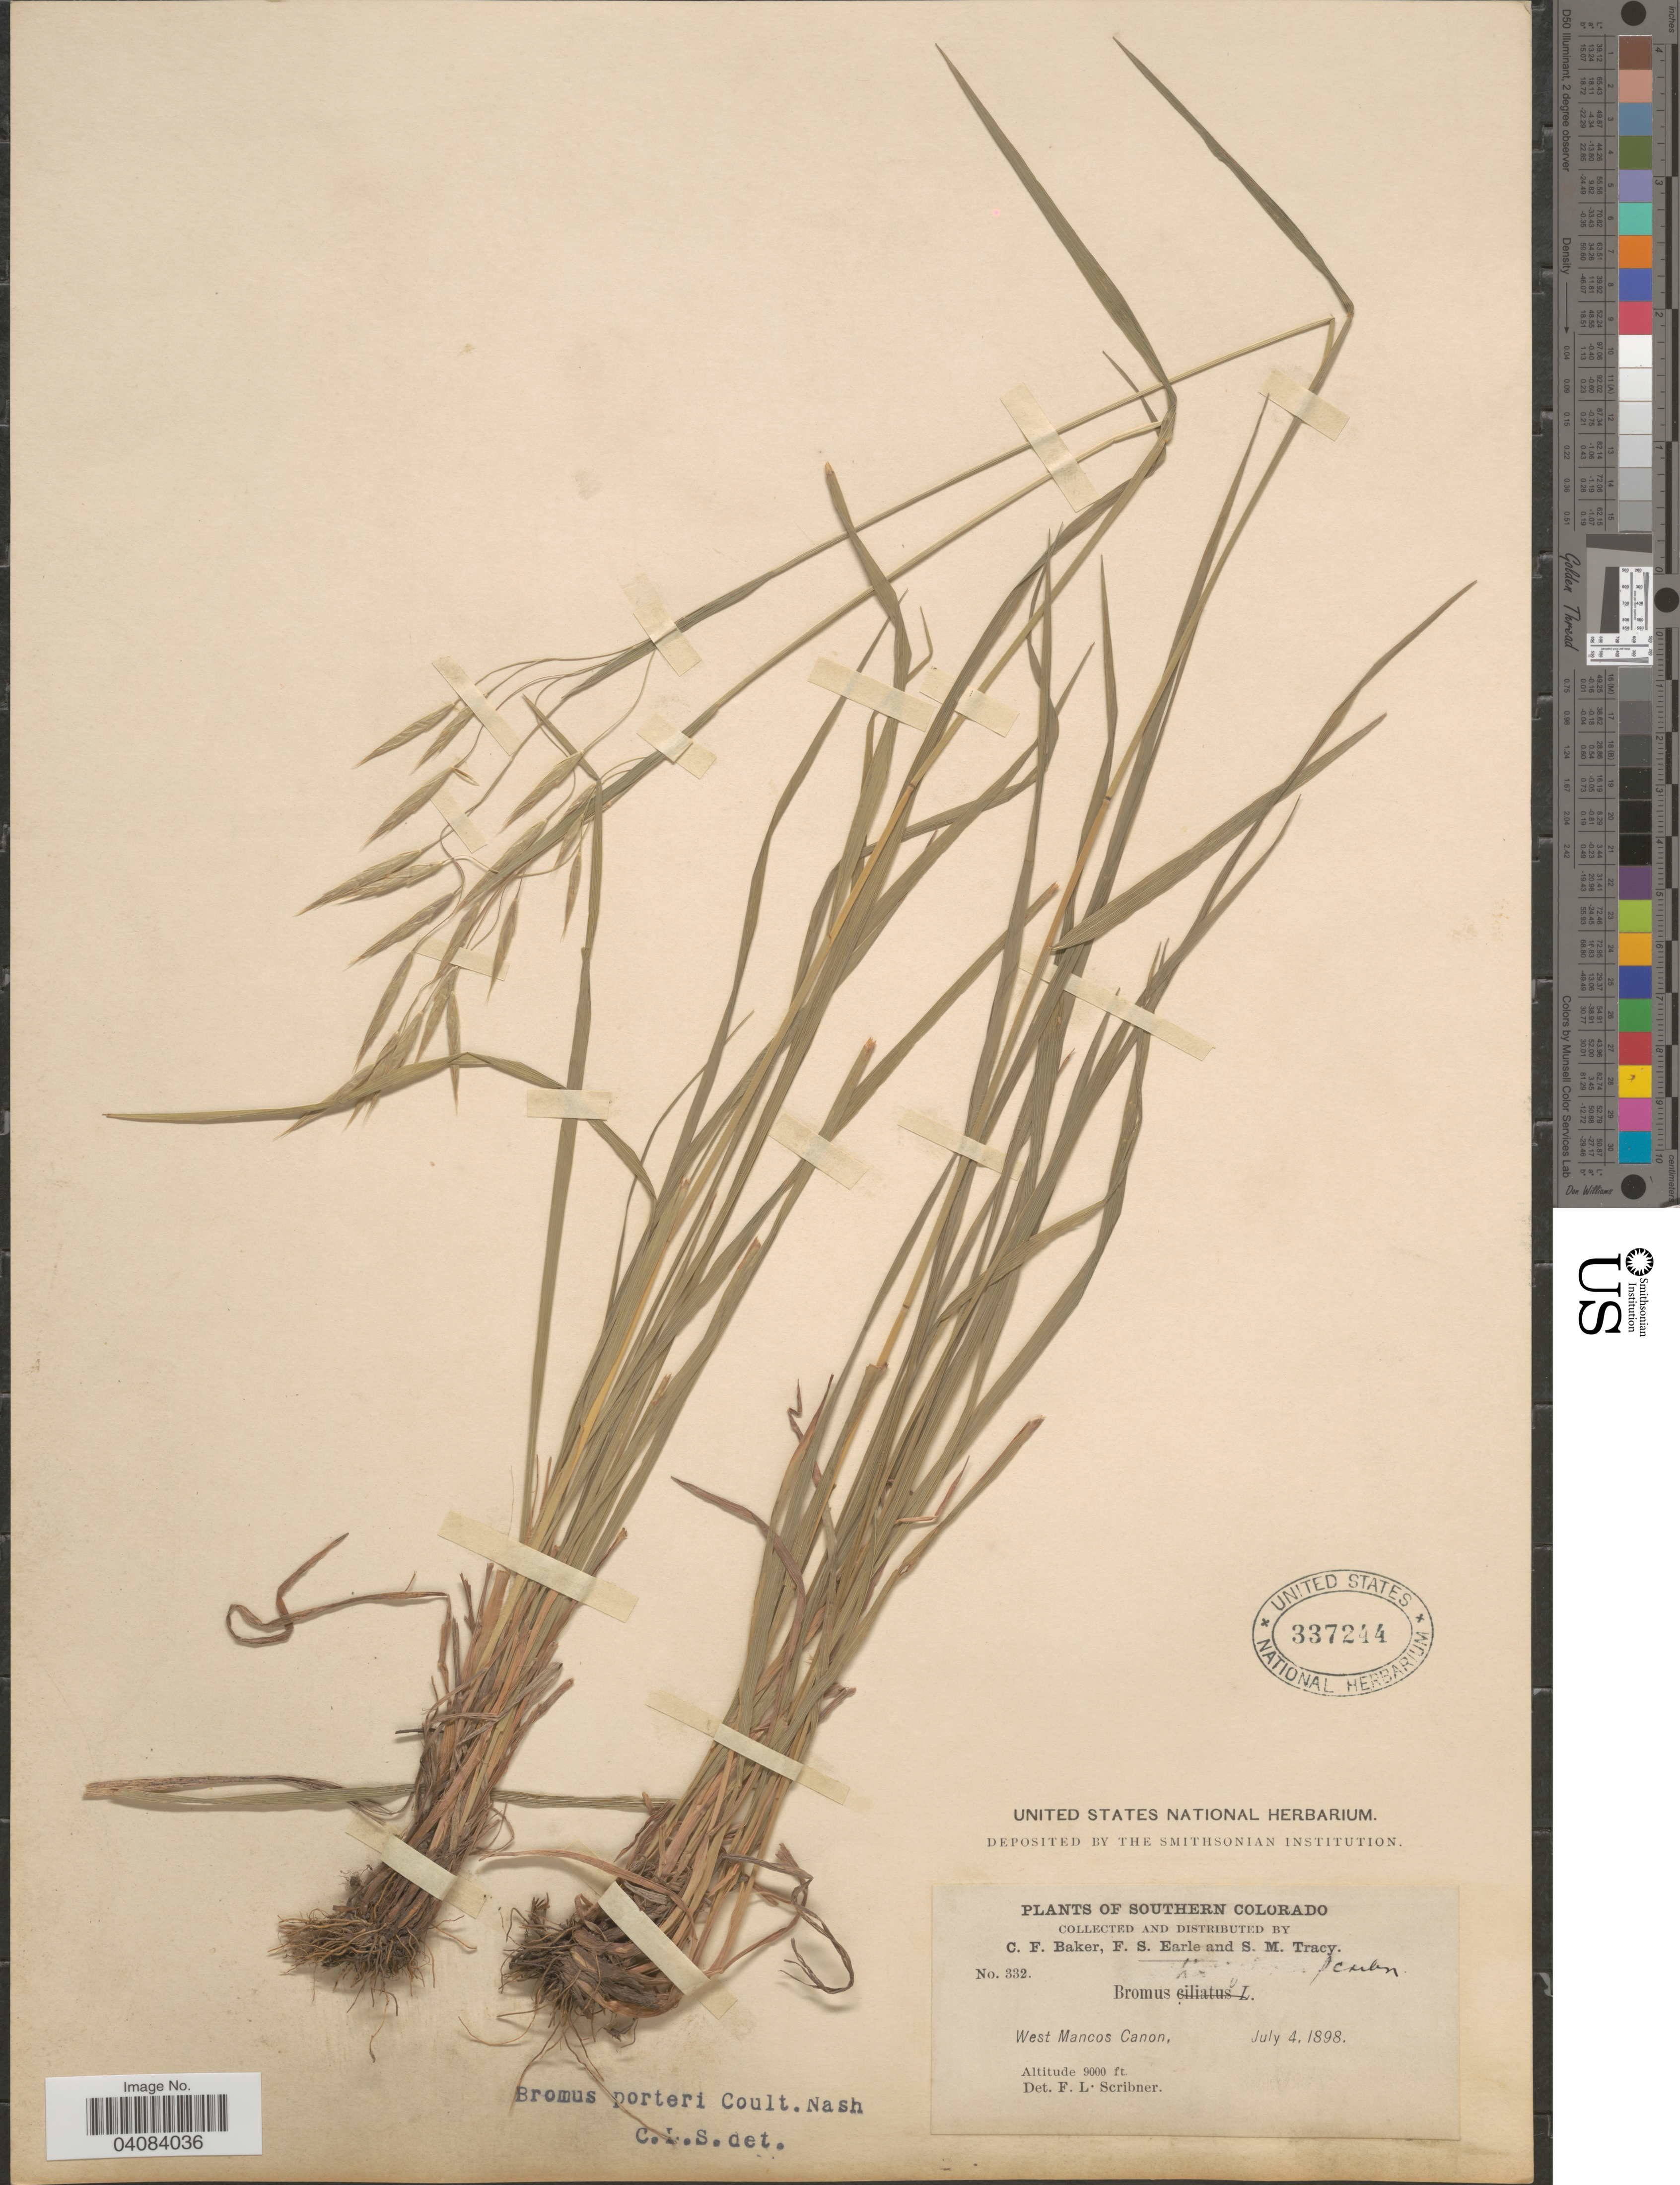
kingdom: Plantae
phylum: Tracheophyta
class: Liliopsida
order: Poales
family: Poaceae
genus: Bromus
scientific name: Bromus porteri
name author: (J.M. Coult.) Nash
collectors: C. F. Baker, F. S. Earle & S. M. Tracy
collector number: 332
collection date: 1898-07-04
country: United States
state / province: Colorado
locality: Southern Colorado. West Mancos Canon.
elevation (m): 2743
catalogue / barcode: US 337244